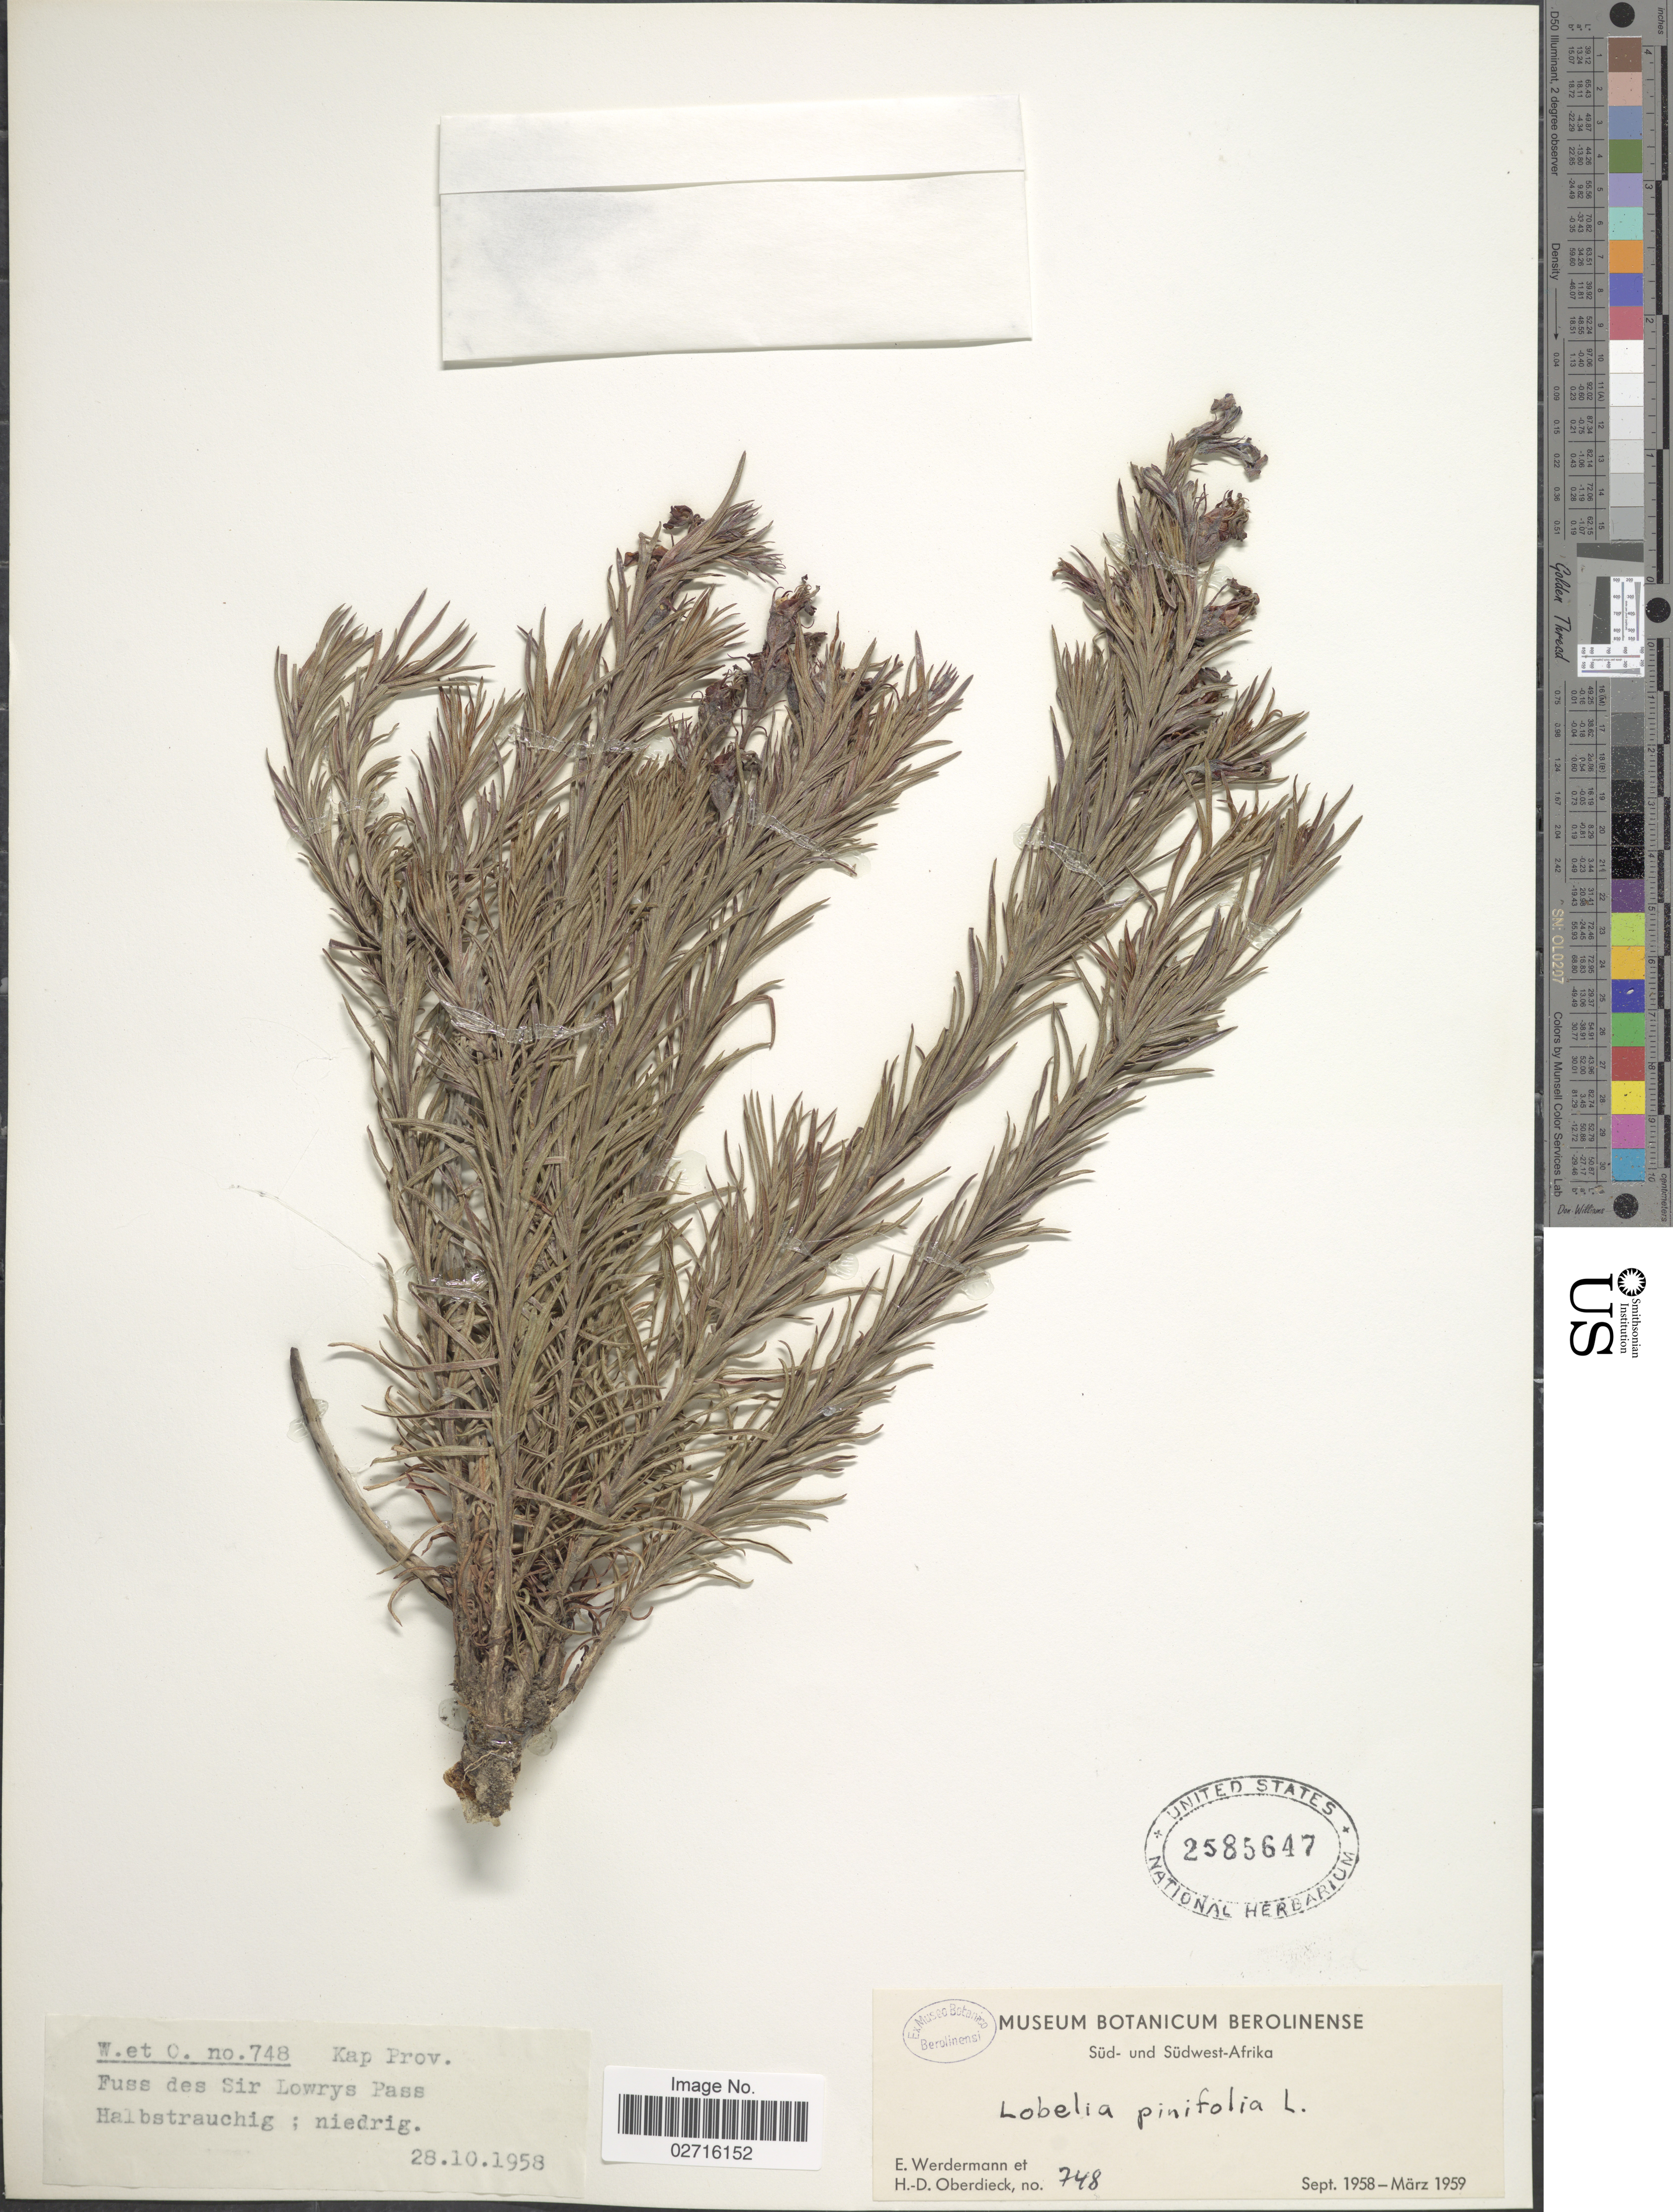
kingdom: Plantae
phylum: Tracheophyta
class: Magnoliopsida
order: Asterales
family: Campanulaceae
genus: Lobelia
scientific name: Lobelia pinifolia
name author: L.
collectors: E. Werdermann & H. Oberdieck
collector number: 748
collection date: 1958-10-28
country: South Africa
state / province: Western Cape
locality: Süd- und Südwest-Afrika, Kap Prov. Fuss des Sir Lowrys Pass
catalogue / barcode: US 2585647